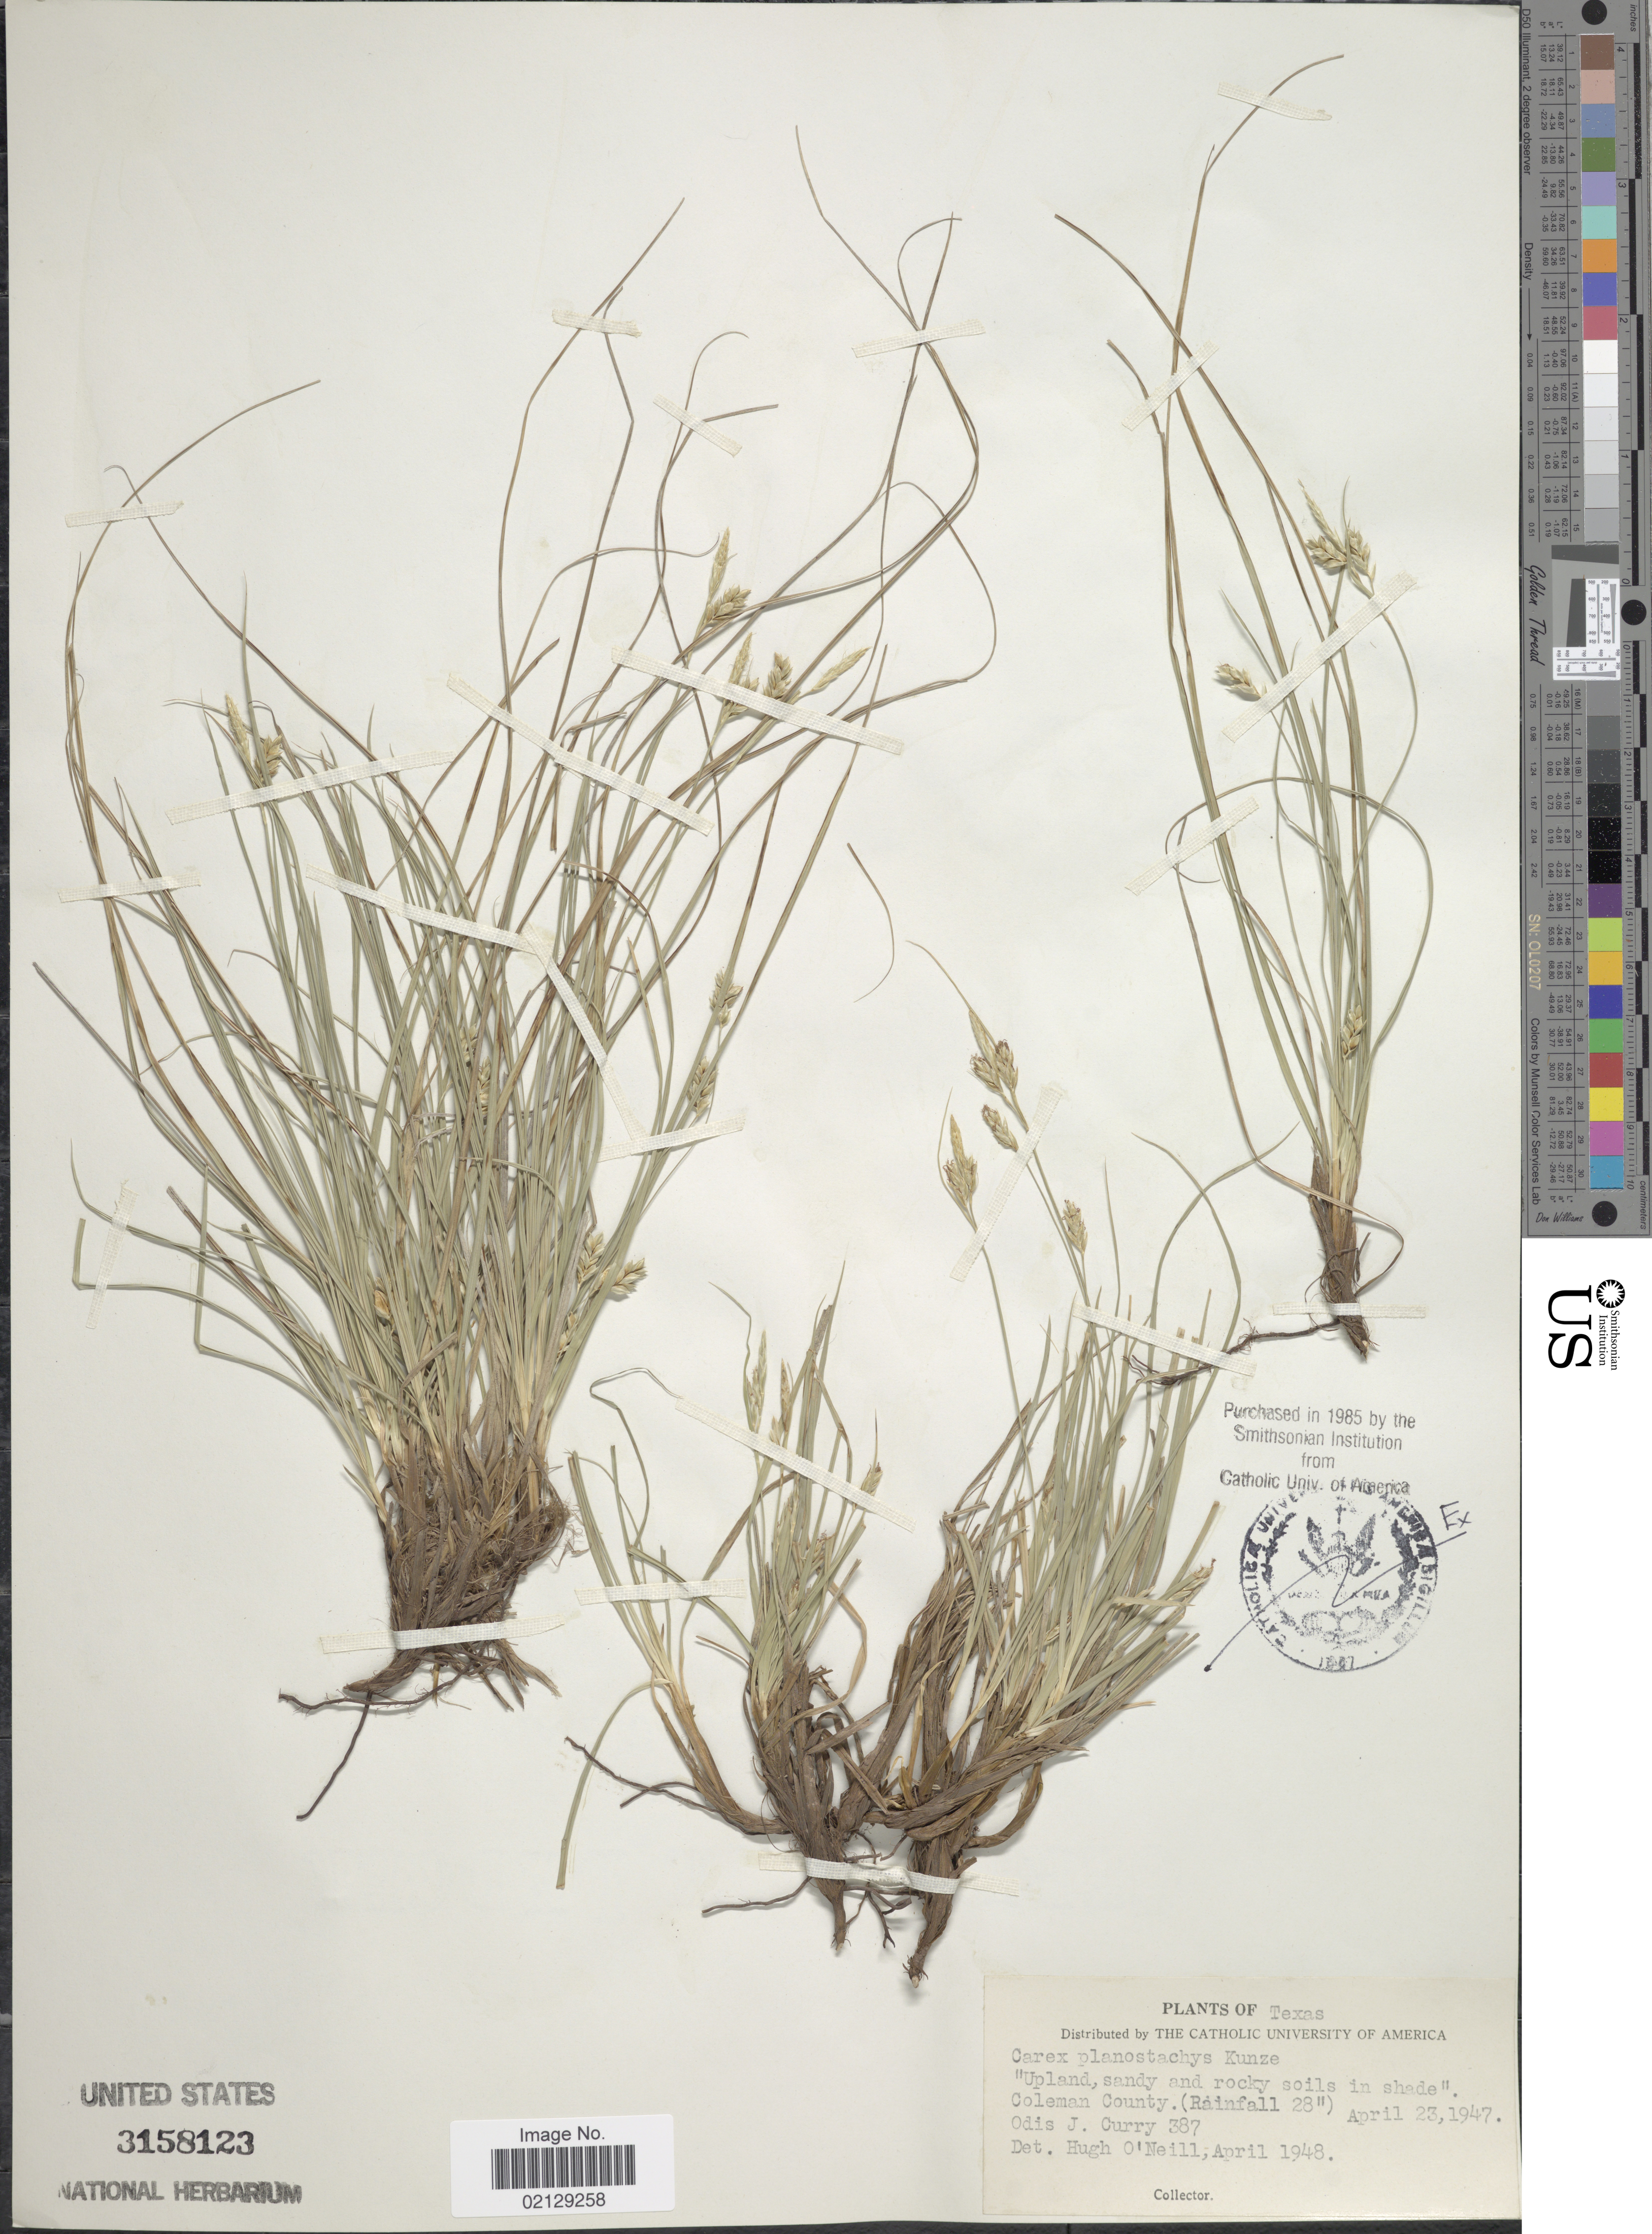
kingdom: Plantae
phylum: Tracheophyta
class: Liliopsida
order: Poales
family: Cyperaceae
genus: Carex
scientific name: Carex planostachys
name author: Kunze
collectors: O. Curry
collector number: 387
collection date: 1947-04-23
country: United States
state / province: Texas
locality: Coleman County (Rainfall 28)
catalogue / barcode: US 3158123